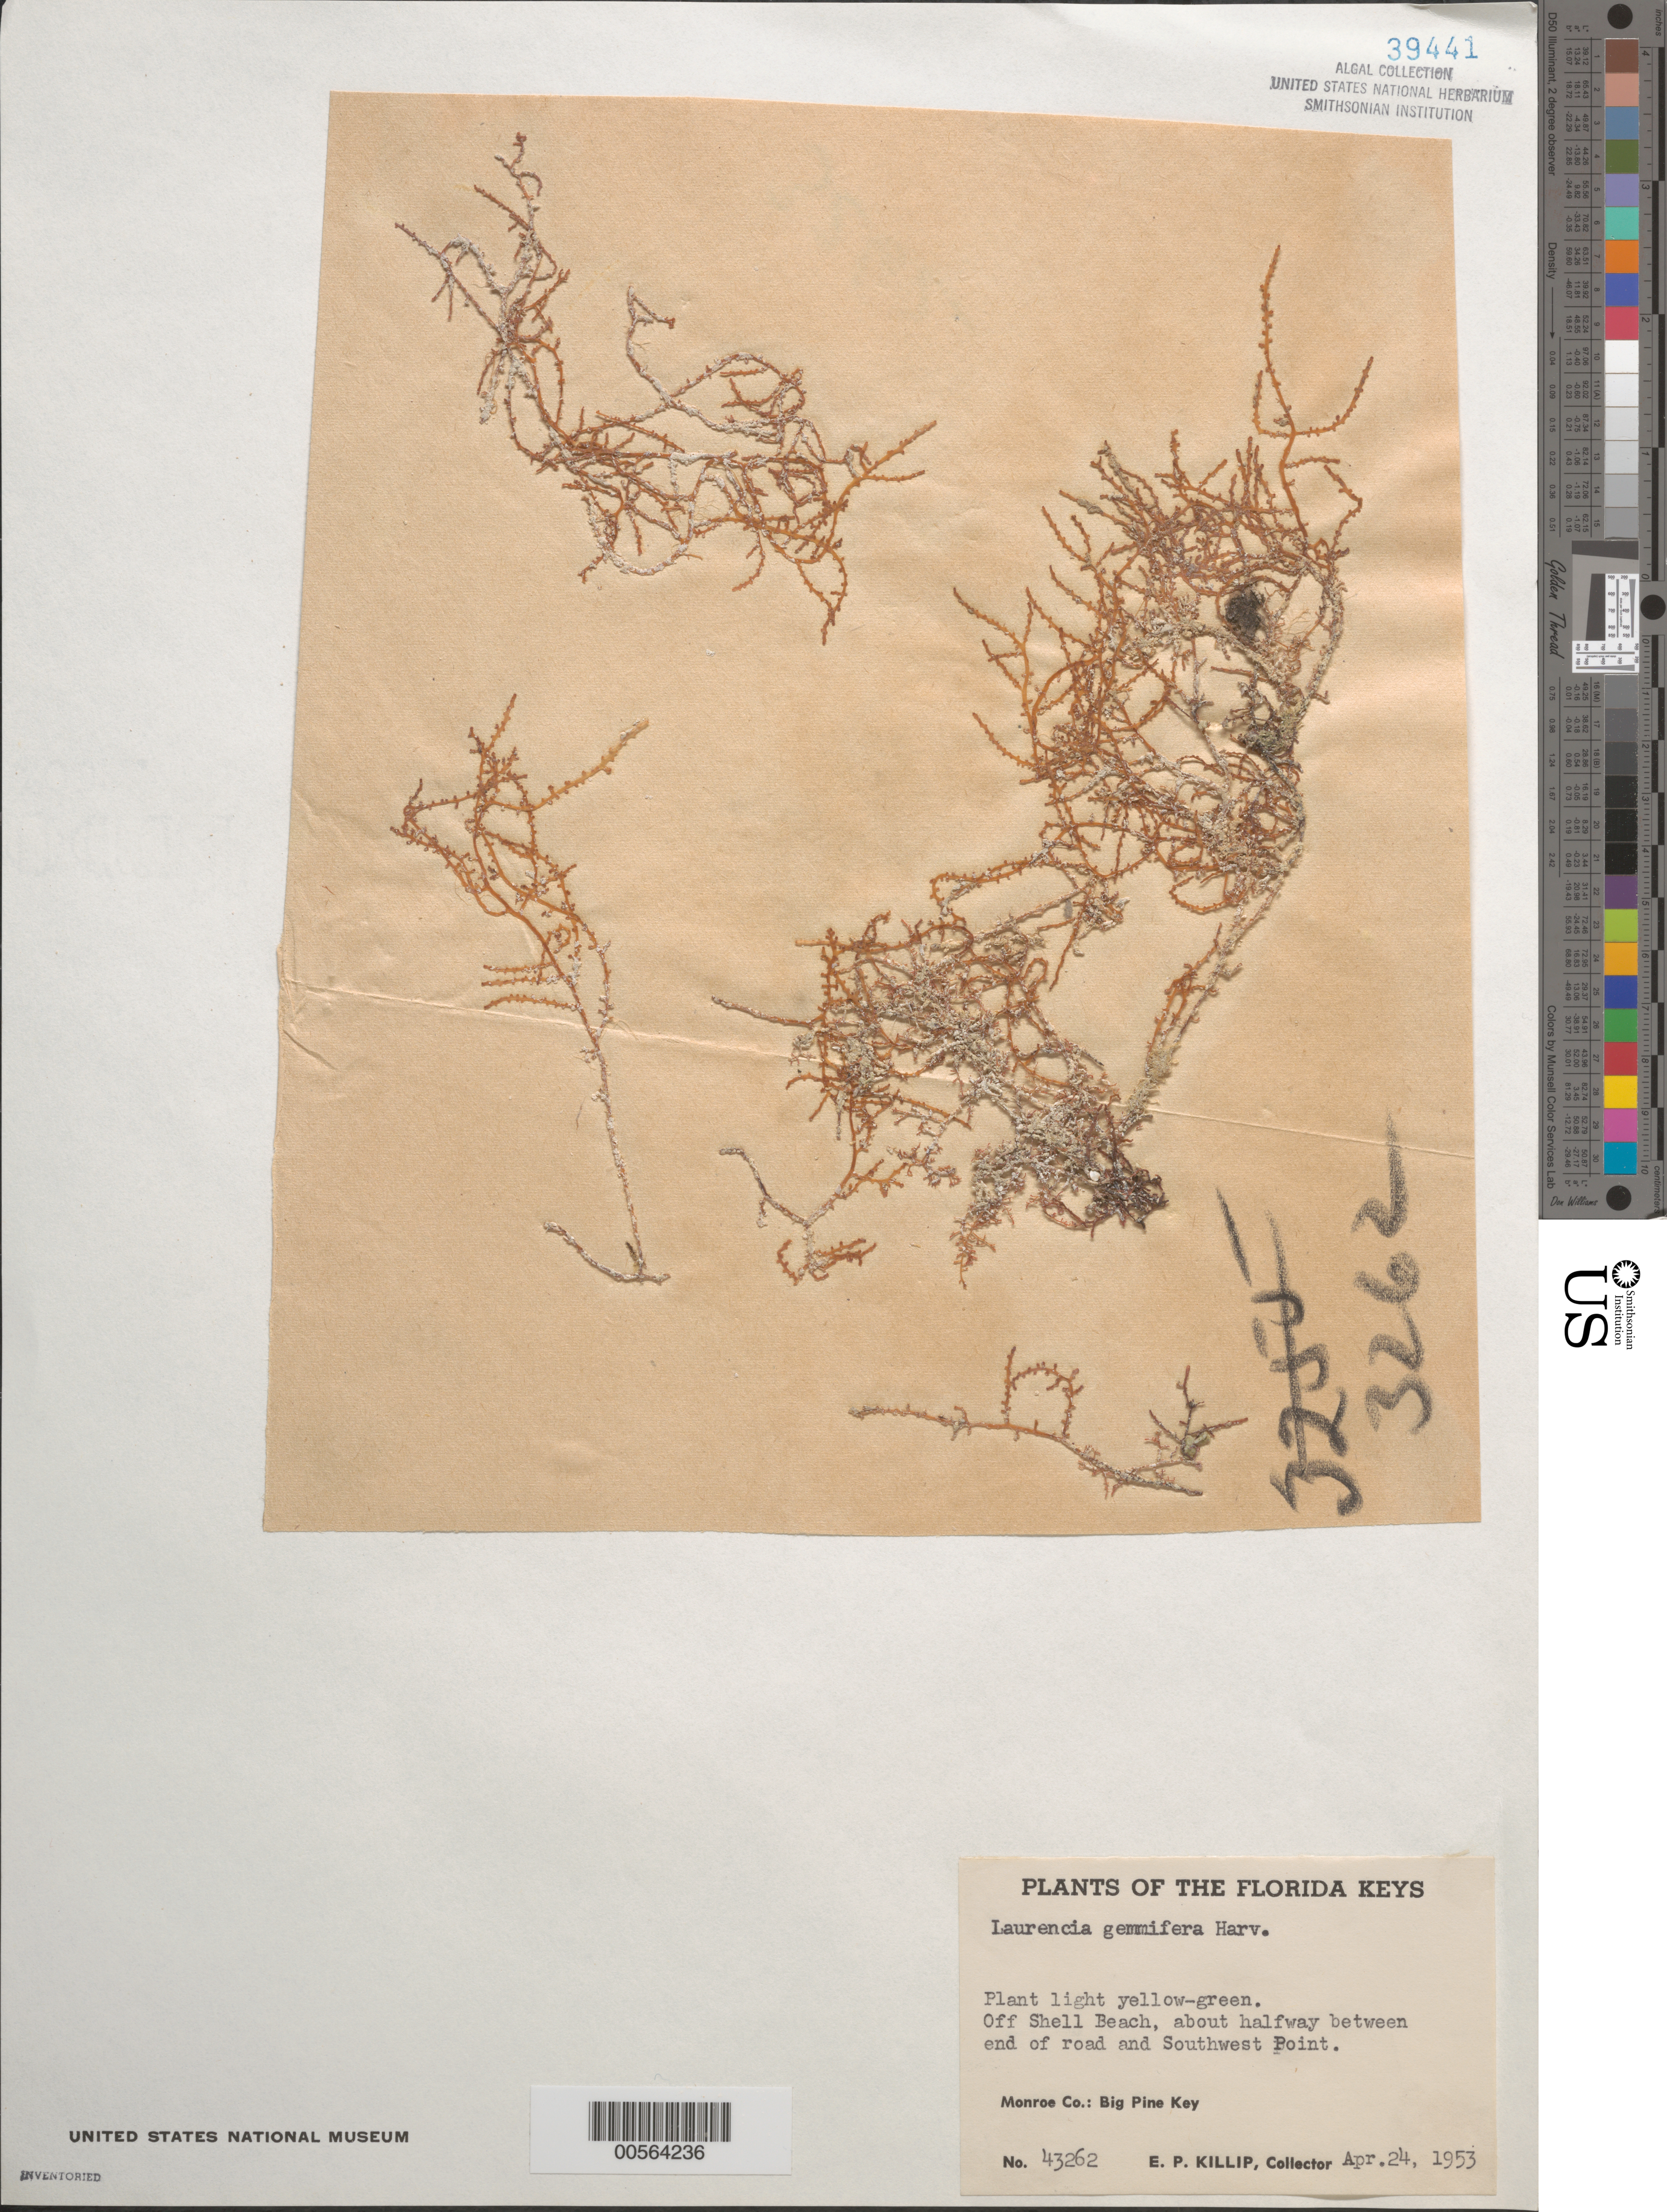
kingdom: Plantae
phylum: Rhodophyta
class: Florideophyceae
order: Ceramiales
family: Rhodomelaceae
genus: Yuzurua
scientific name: Yuzurua poiteaui var. gemmifera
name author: (Harvey) M.J. Wynne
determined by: Algae name updating Project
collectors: E. P. Killip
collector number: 43262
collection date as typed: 24 Apr 1953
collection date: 1953-04-24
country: United States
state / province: Florida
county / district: Monroe County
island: Big Pine Key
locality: Off Shell Beach, near Southwest Point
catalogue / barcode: US 39441